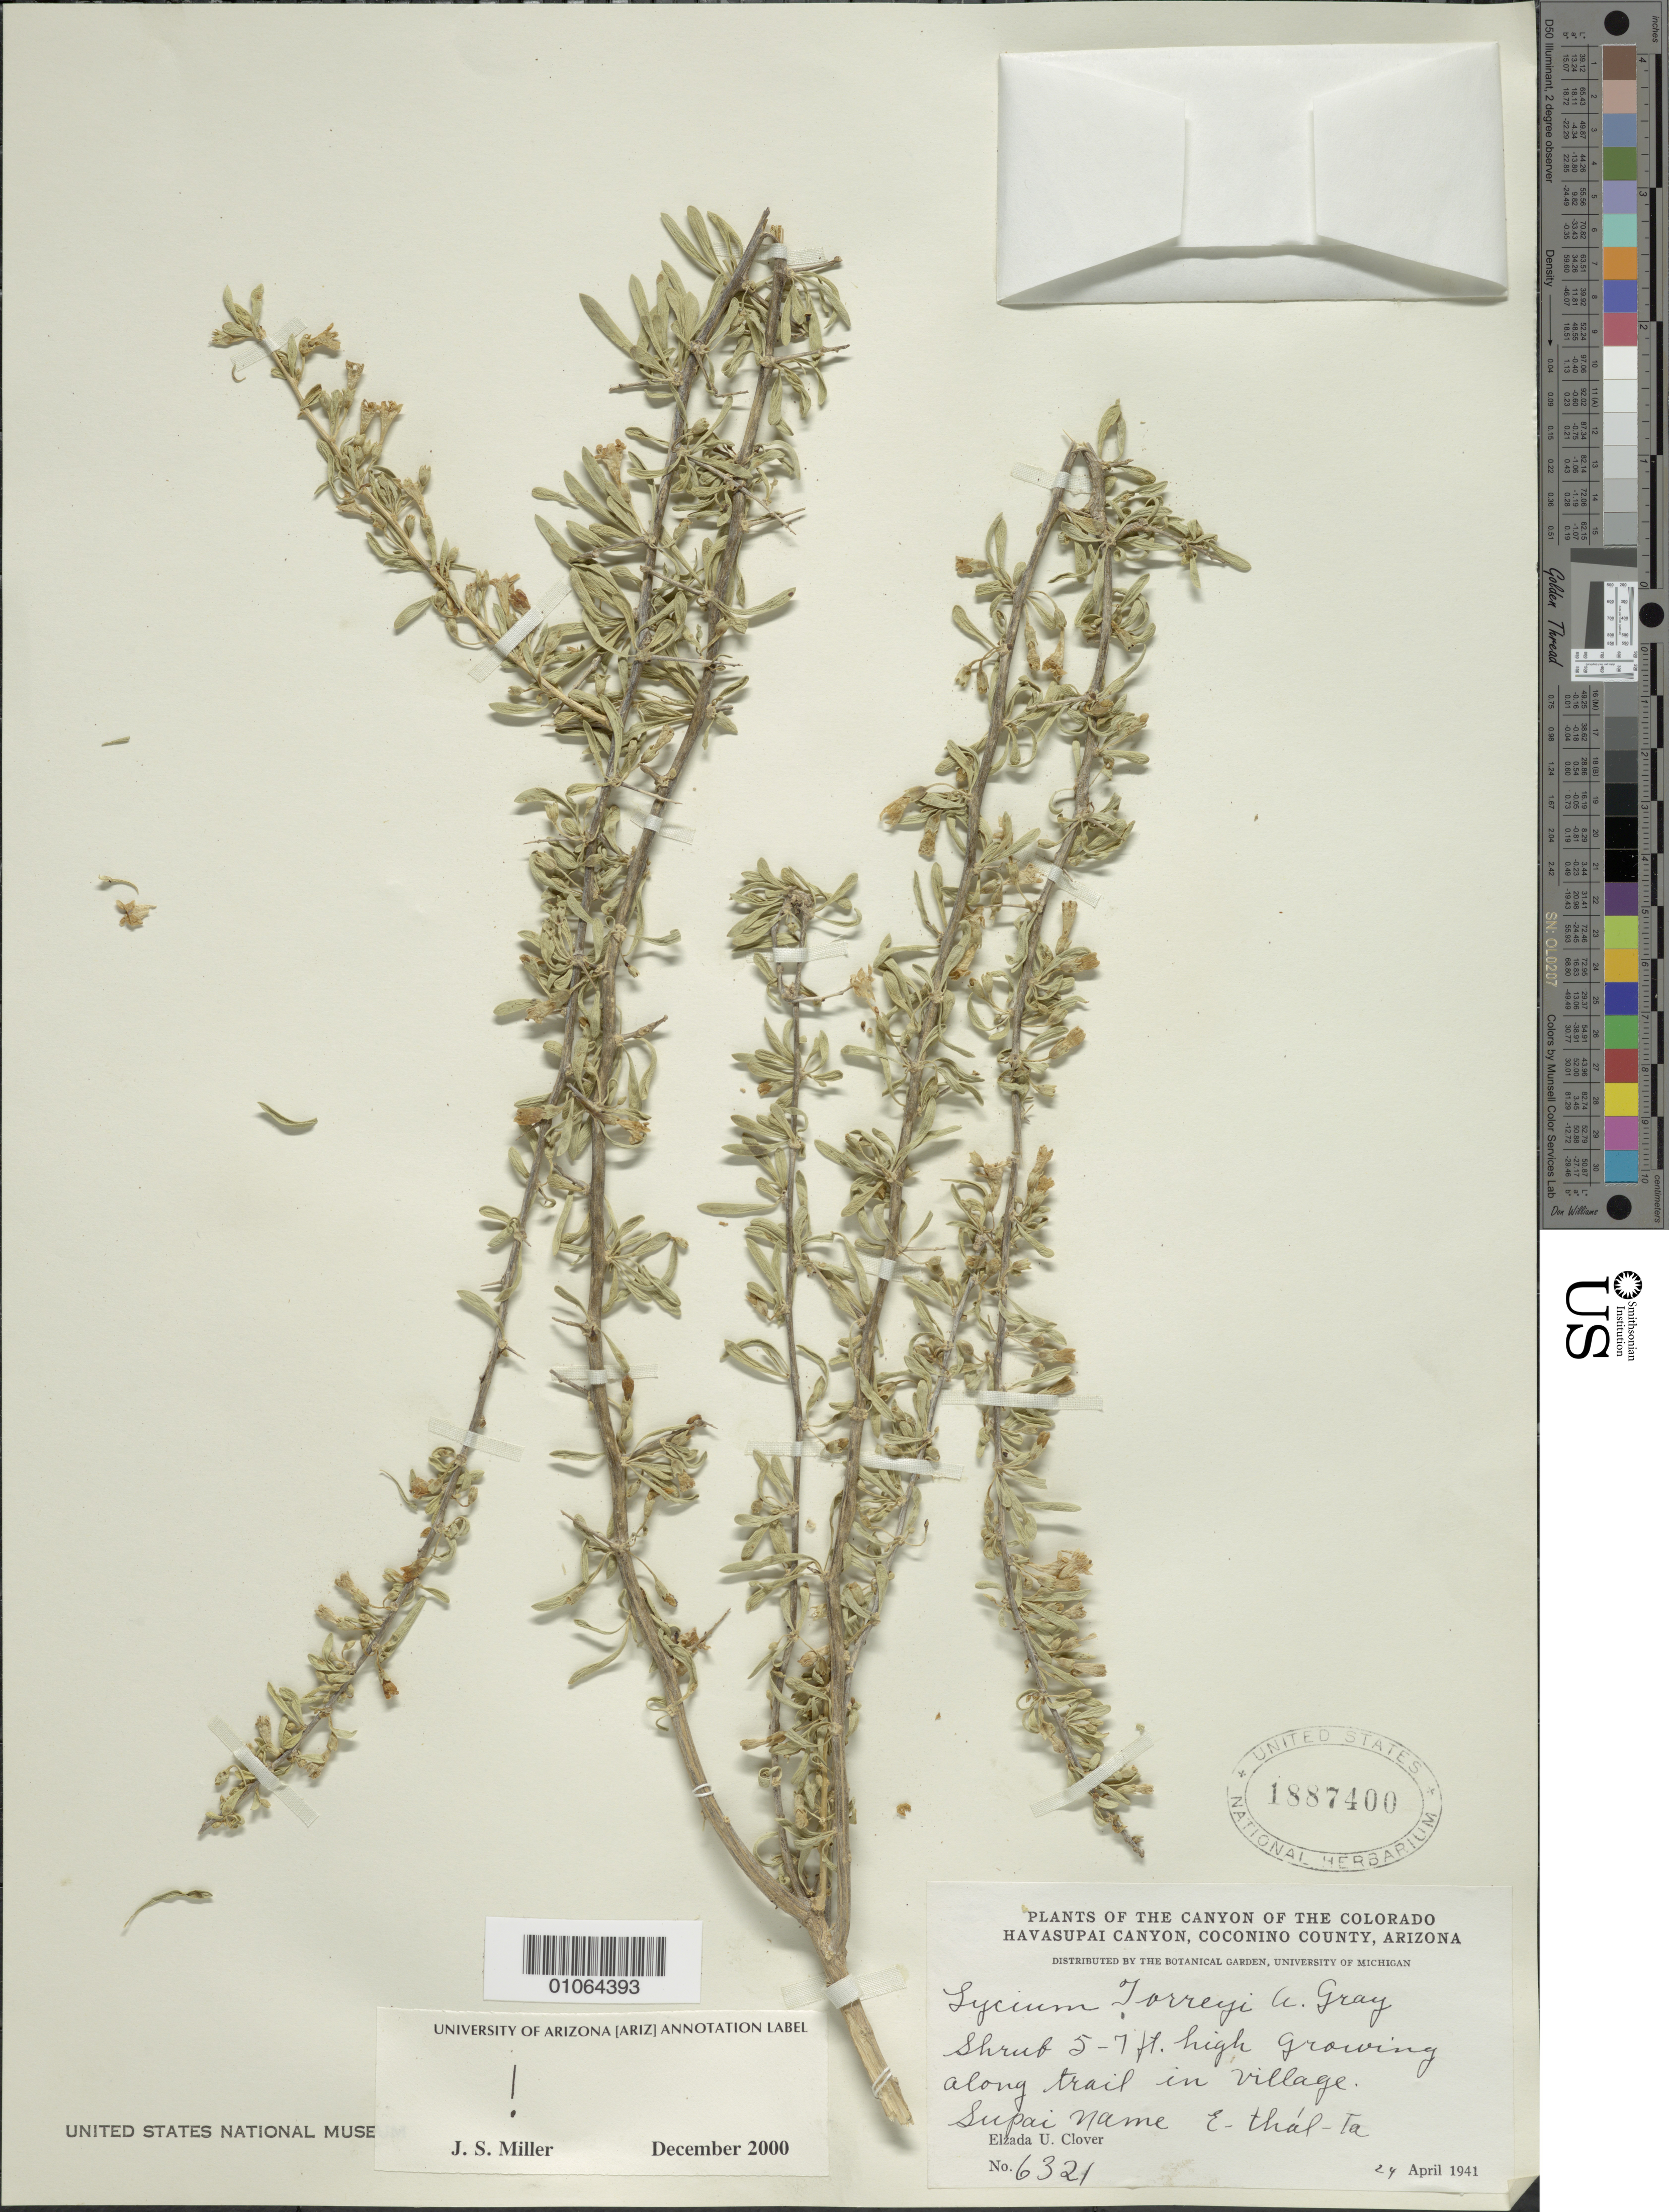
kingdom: Plantae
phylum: Tracheophyta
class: Magnoliopsida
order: Solanales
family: Solanaceae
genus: Lycium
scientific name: Lycium torreyi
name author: A. Gray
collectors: E. U. Clover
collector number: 6321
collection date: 1941-04-24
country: United States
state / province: Arizona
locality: Canyon of the Colorado. Havasupai Canyon, Coconino County. Growing along trail in village. Supai Name E-thál-Ta. [unsure placement]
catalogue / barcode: US 1887400